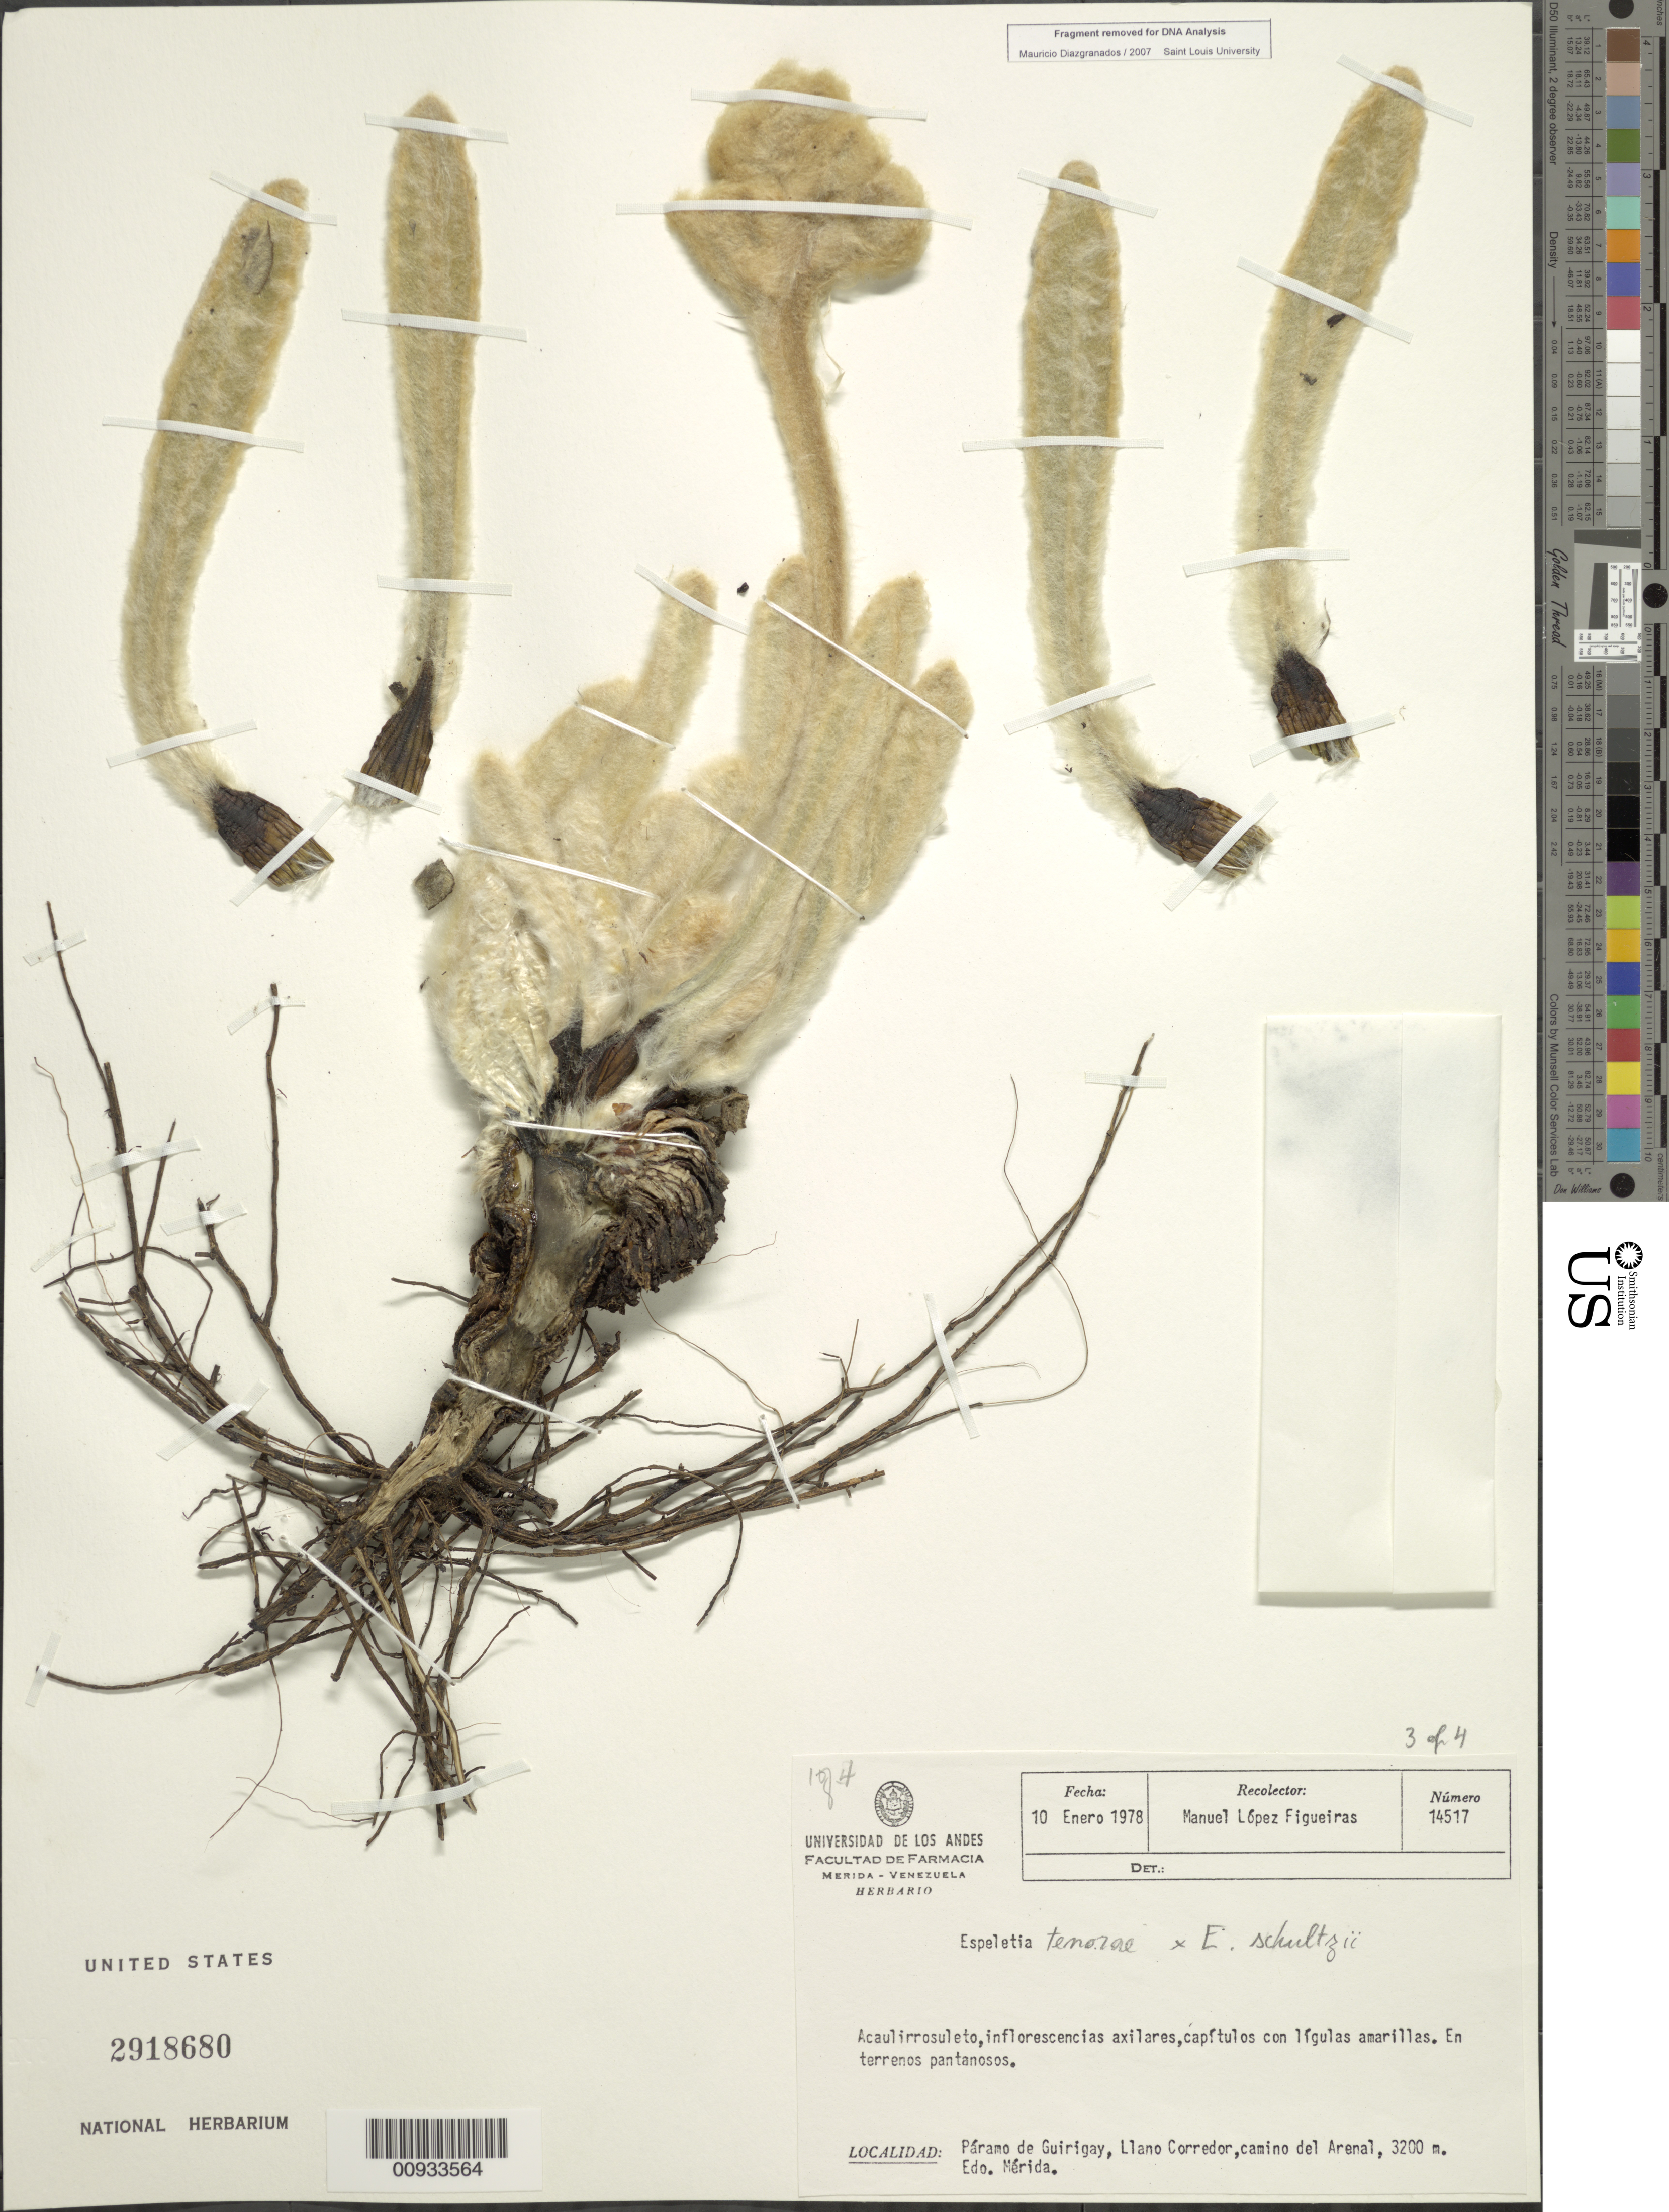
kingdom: Plantae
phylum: Tracheophyta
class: Magnoliopsida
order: Asterales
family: Asteraceae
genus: Espeletia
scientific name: Espeletia schultzii x E. tenorae Aristeg.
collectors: M. López Figueiras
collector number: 14517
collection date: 1978-01-10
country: Venezuela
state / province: Mérida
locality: Páramo de Guirigay. Llano Corredor, camino del Arenal.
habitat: En terrenos pantanosos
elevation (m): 3200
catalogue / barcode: US 2918680